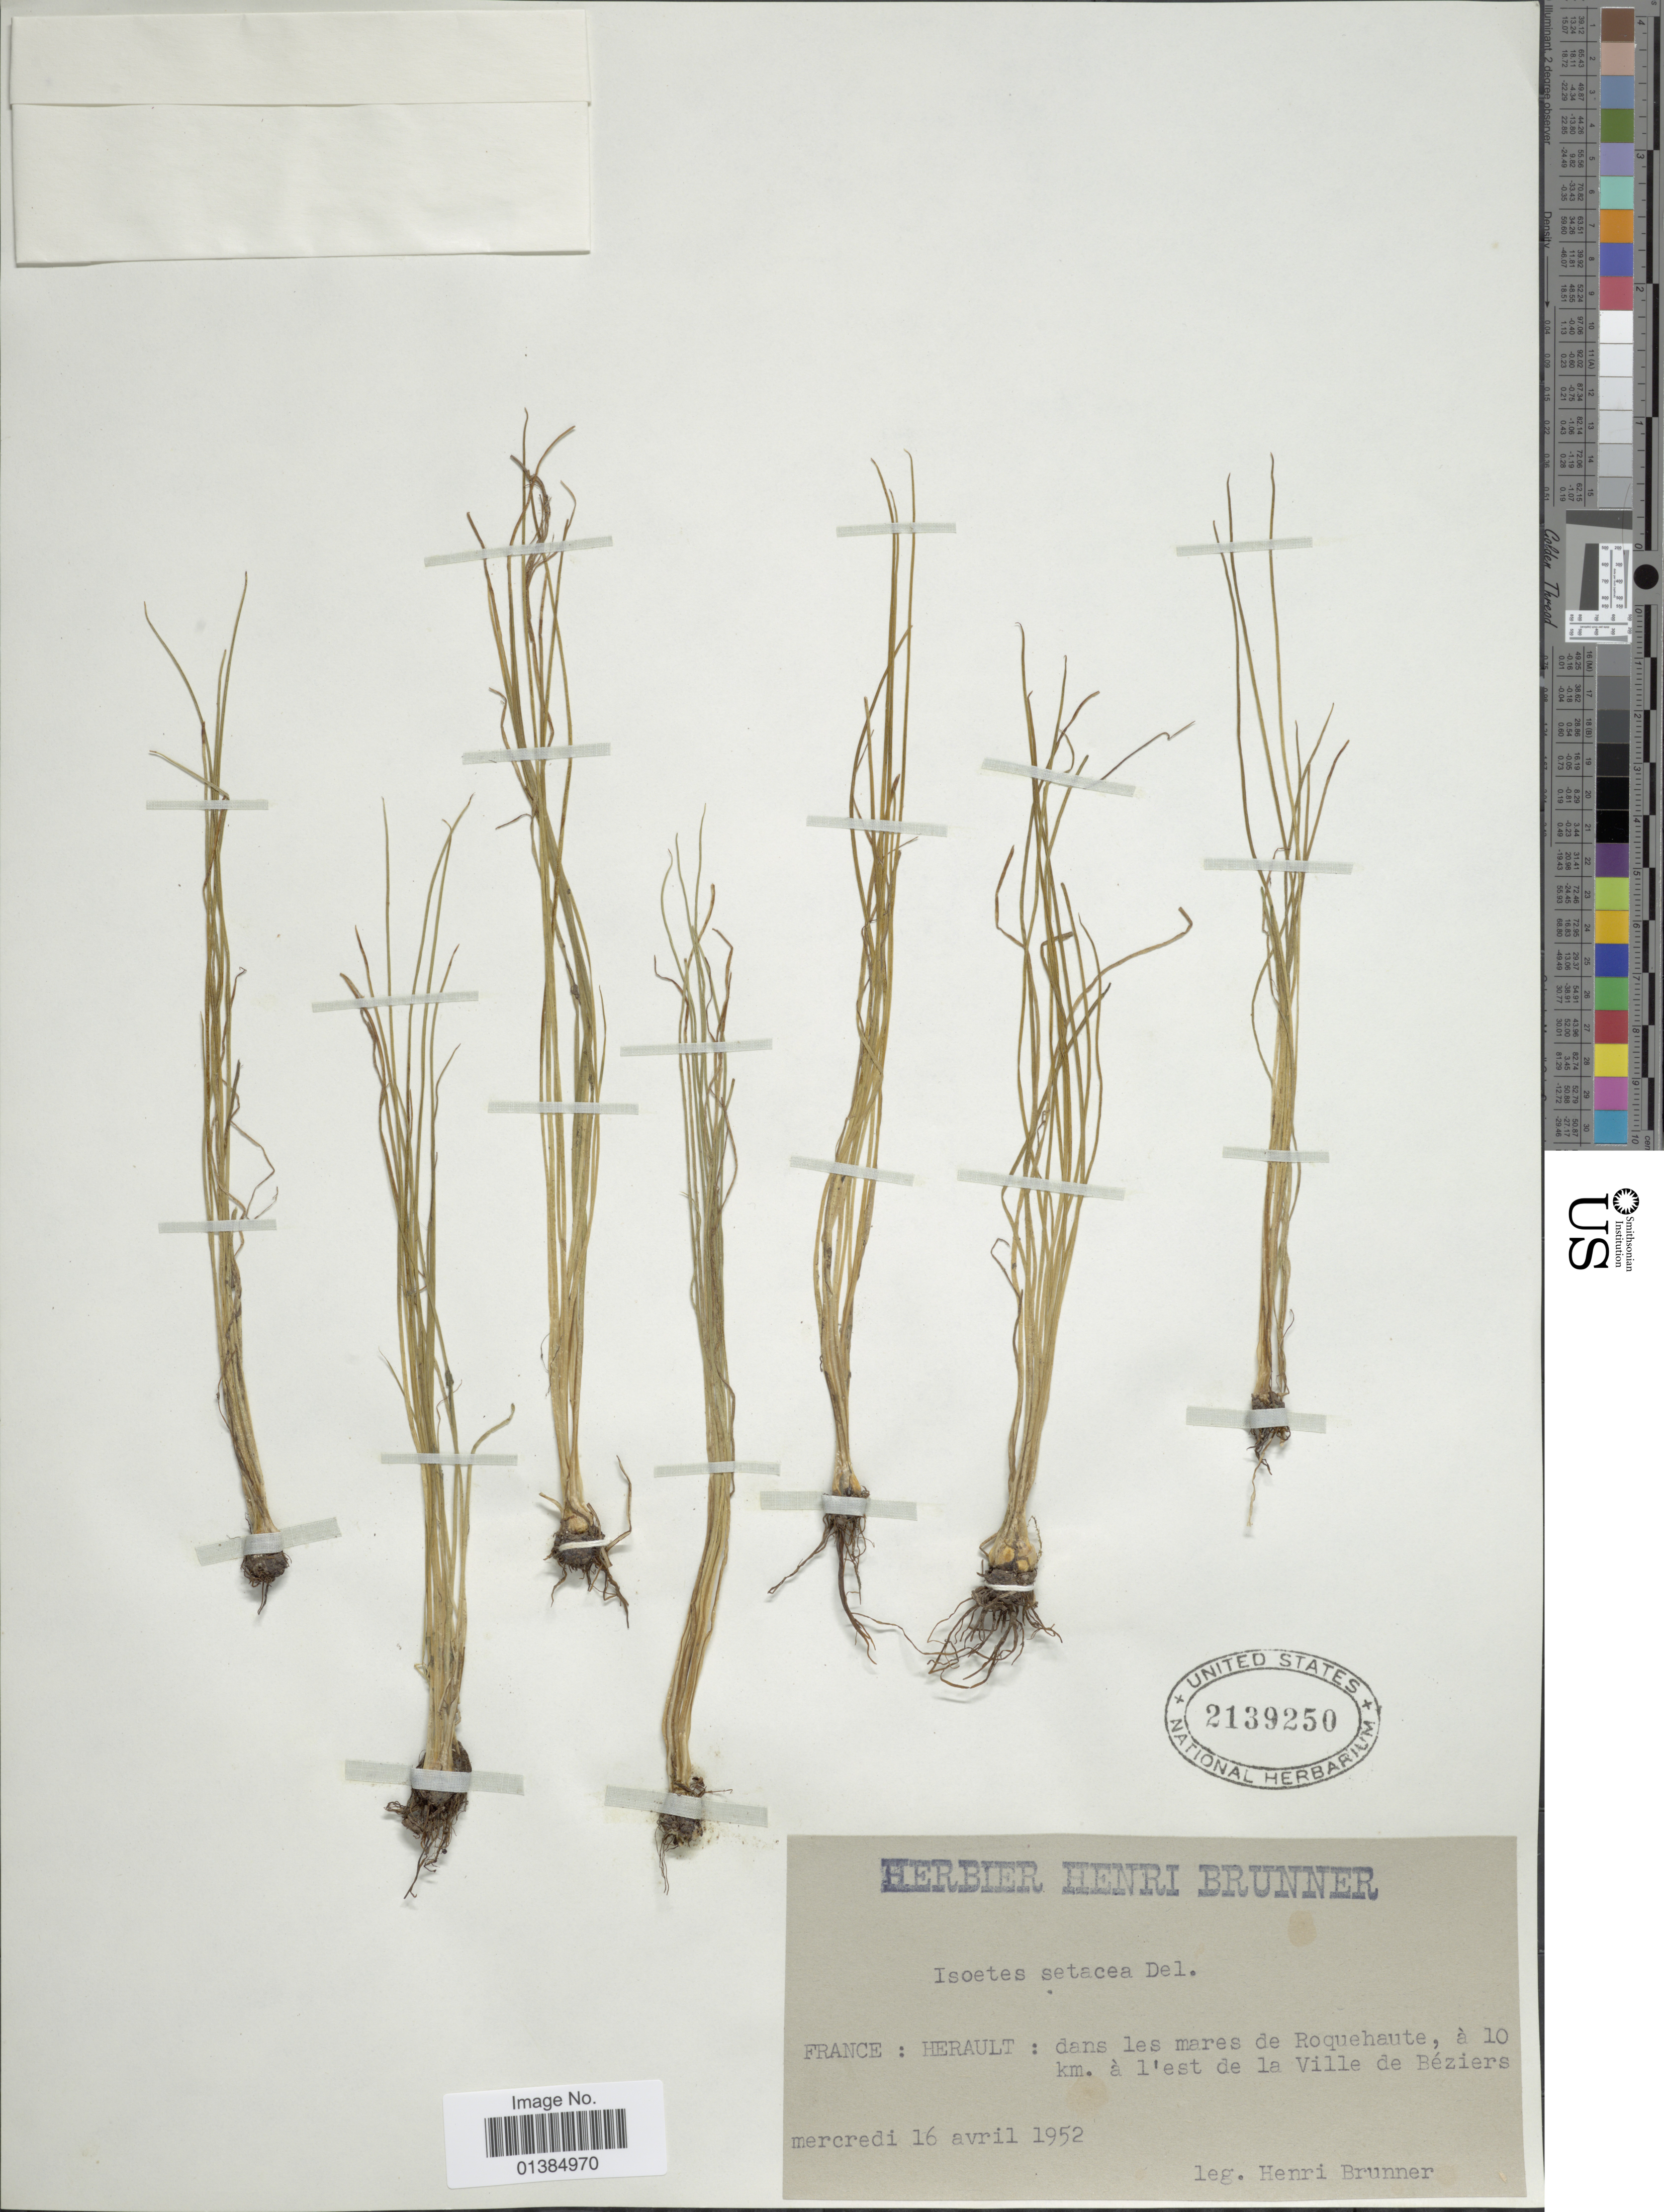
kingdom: Plantae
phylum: Tracheophyta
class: Lycopodiopsida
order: Isoetales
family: Isoetaceae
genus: Isoetes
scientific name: Isoetes delilei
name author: Rothm.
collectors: H. Brunner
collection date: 1952-04-16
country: France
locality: Herault: dans les mares de Roquehaute, à 10 km. à l'est de la Ville de Béziers.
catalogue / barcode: US 2139250